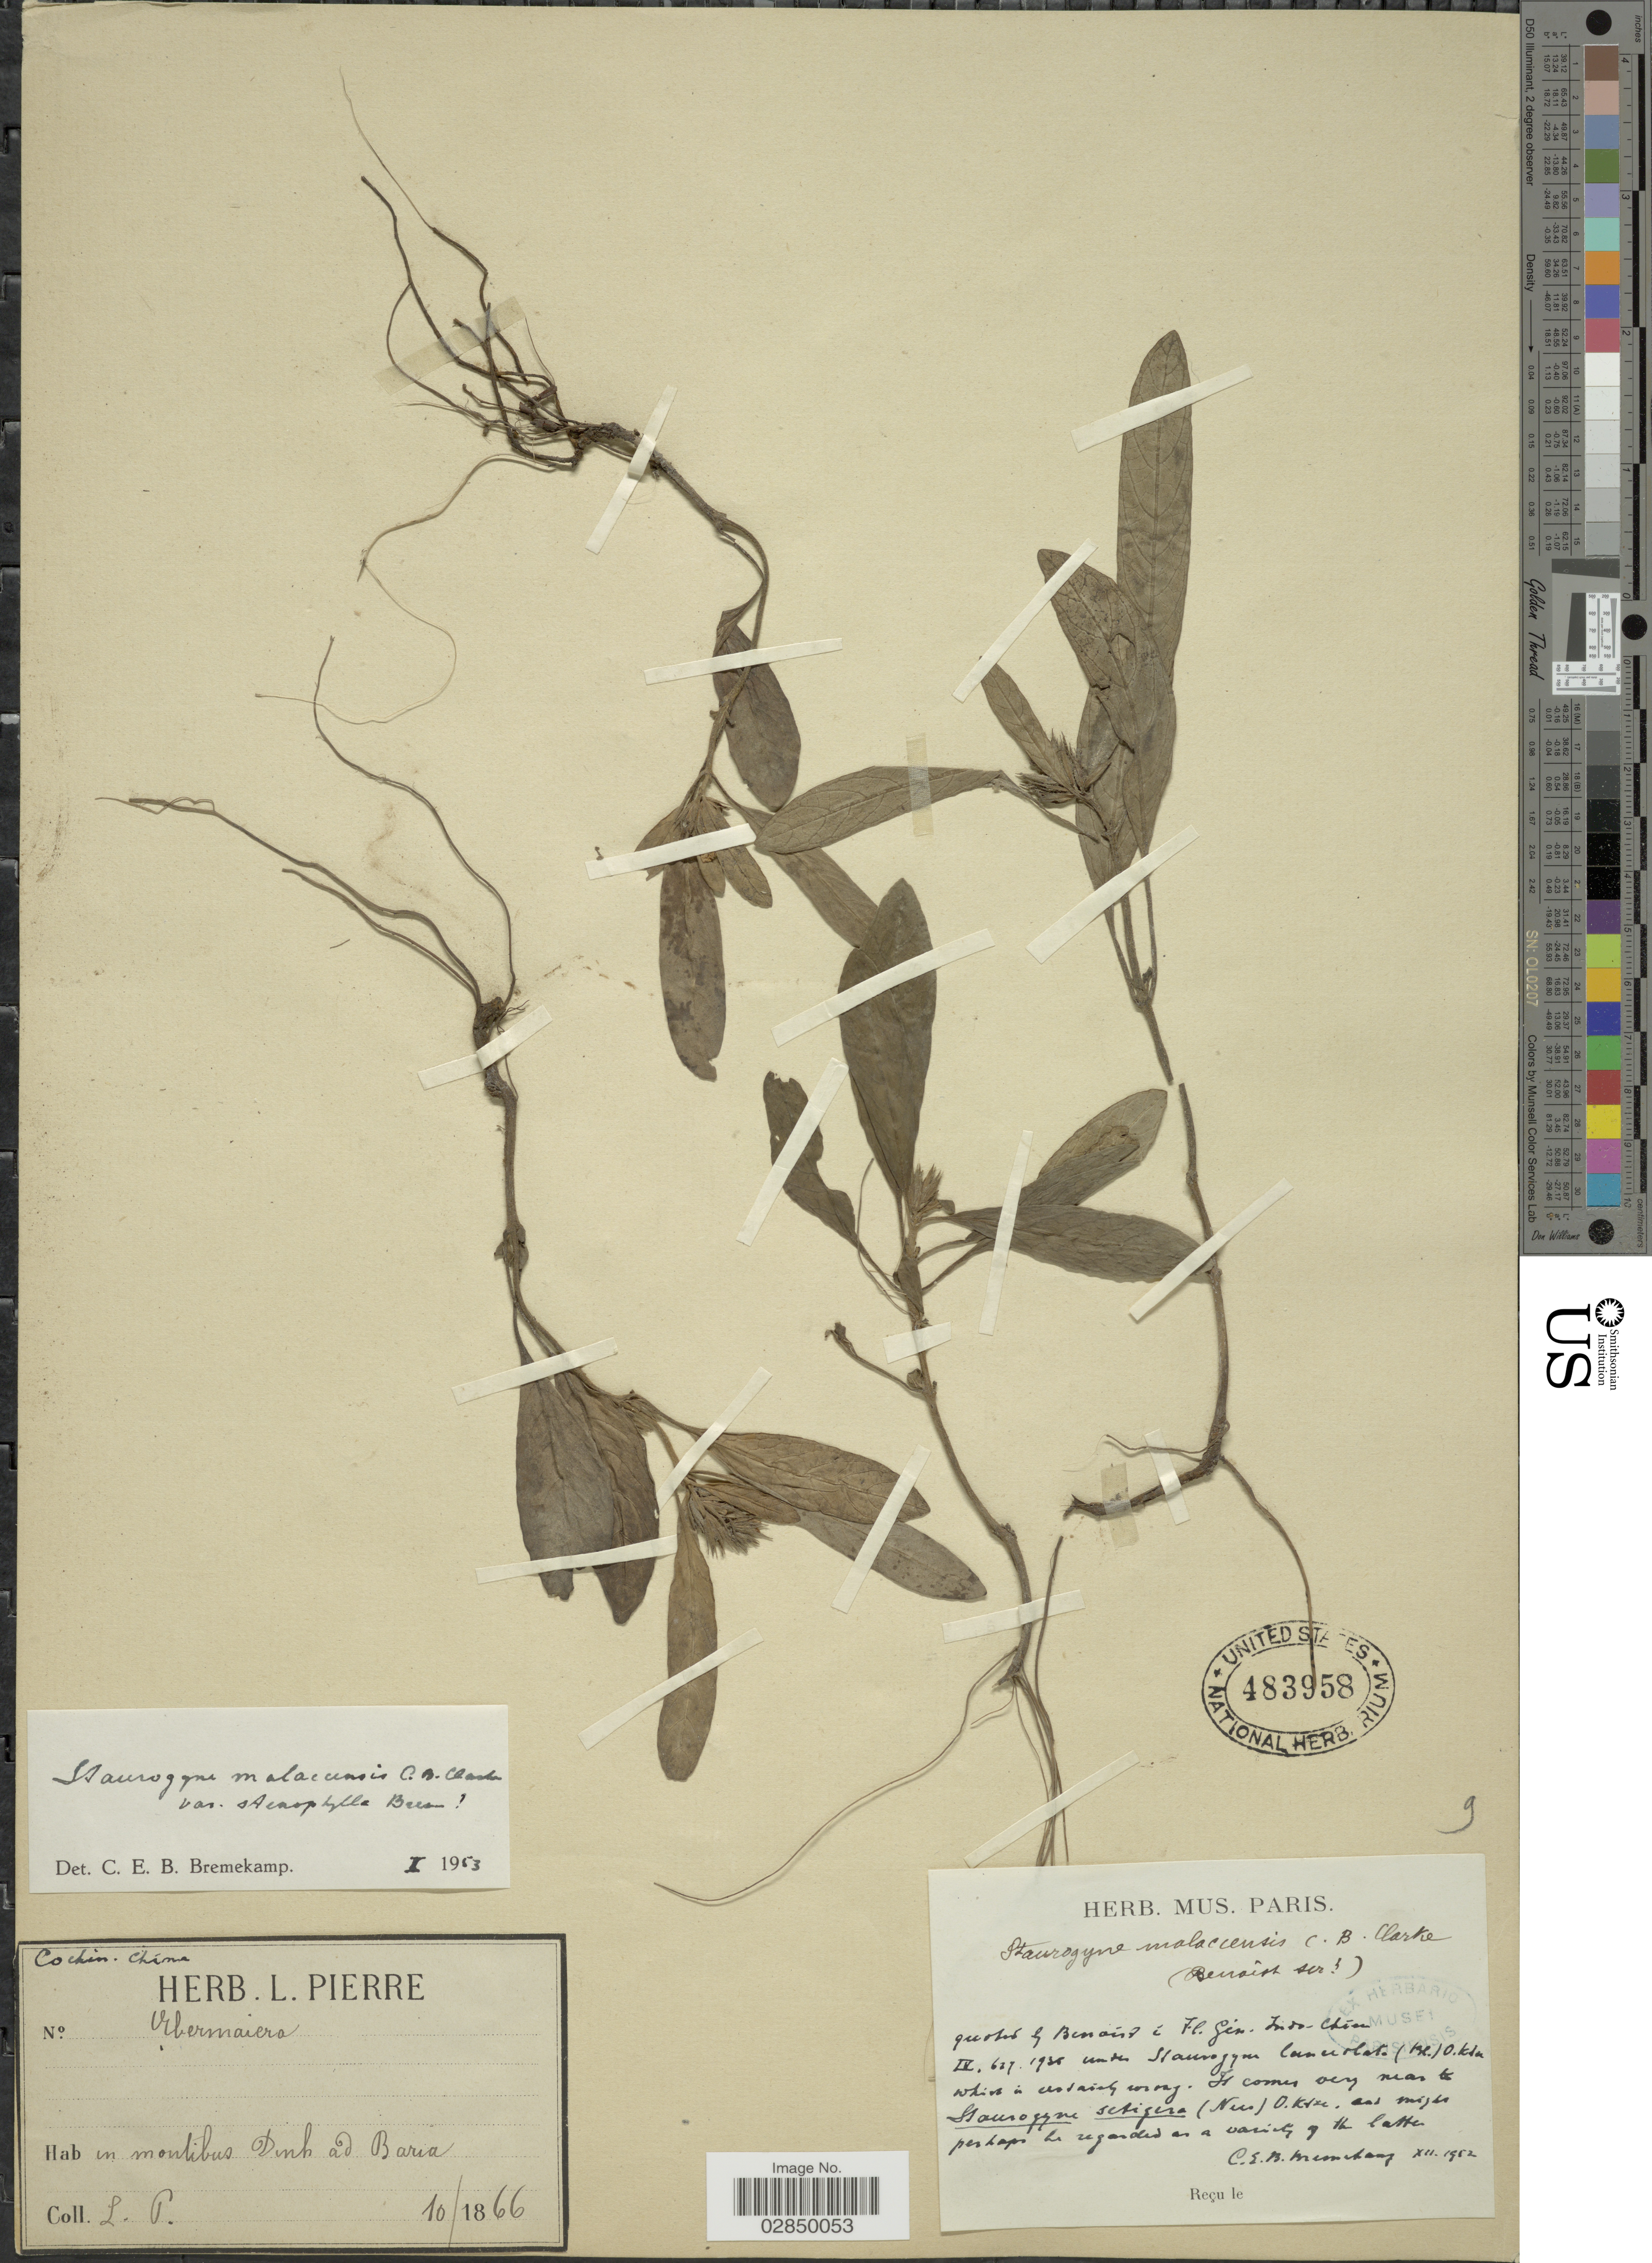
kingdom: Plantae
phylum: Tracheophyta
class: Magnoliopsida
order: Lamiales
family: Acanthaceae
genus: Staurogyne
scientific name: Staurogyne malaccensis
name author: C.B. Clarke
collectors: L. Pierre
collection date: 1866-10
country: Vietnam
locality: Cochin. China. In montibus Dinh ad Baria.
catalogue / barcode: US 483958